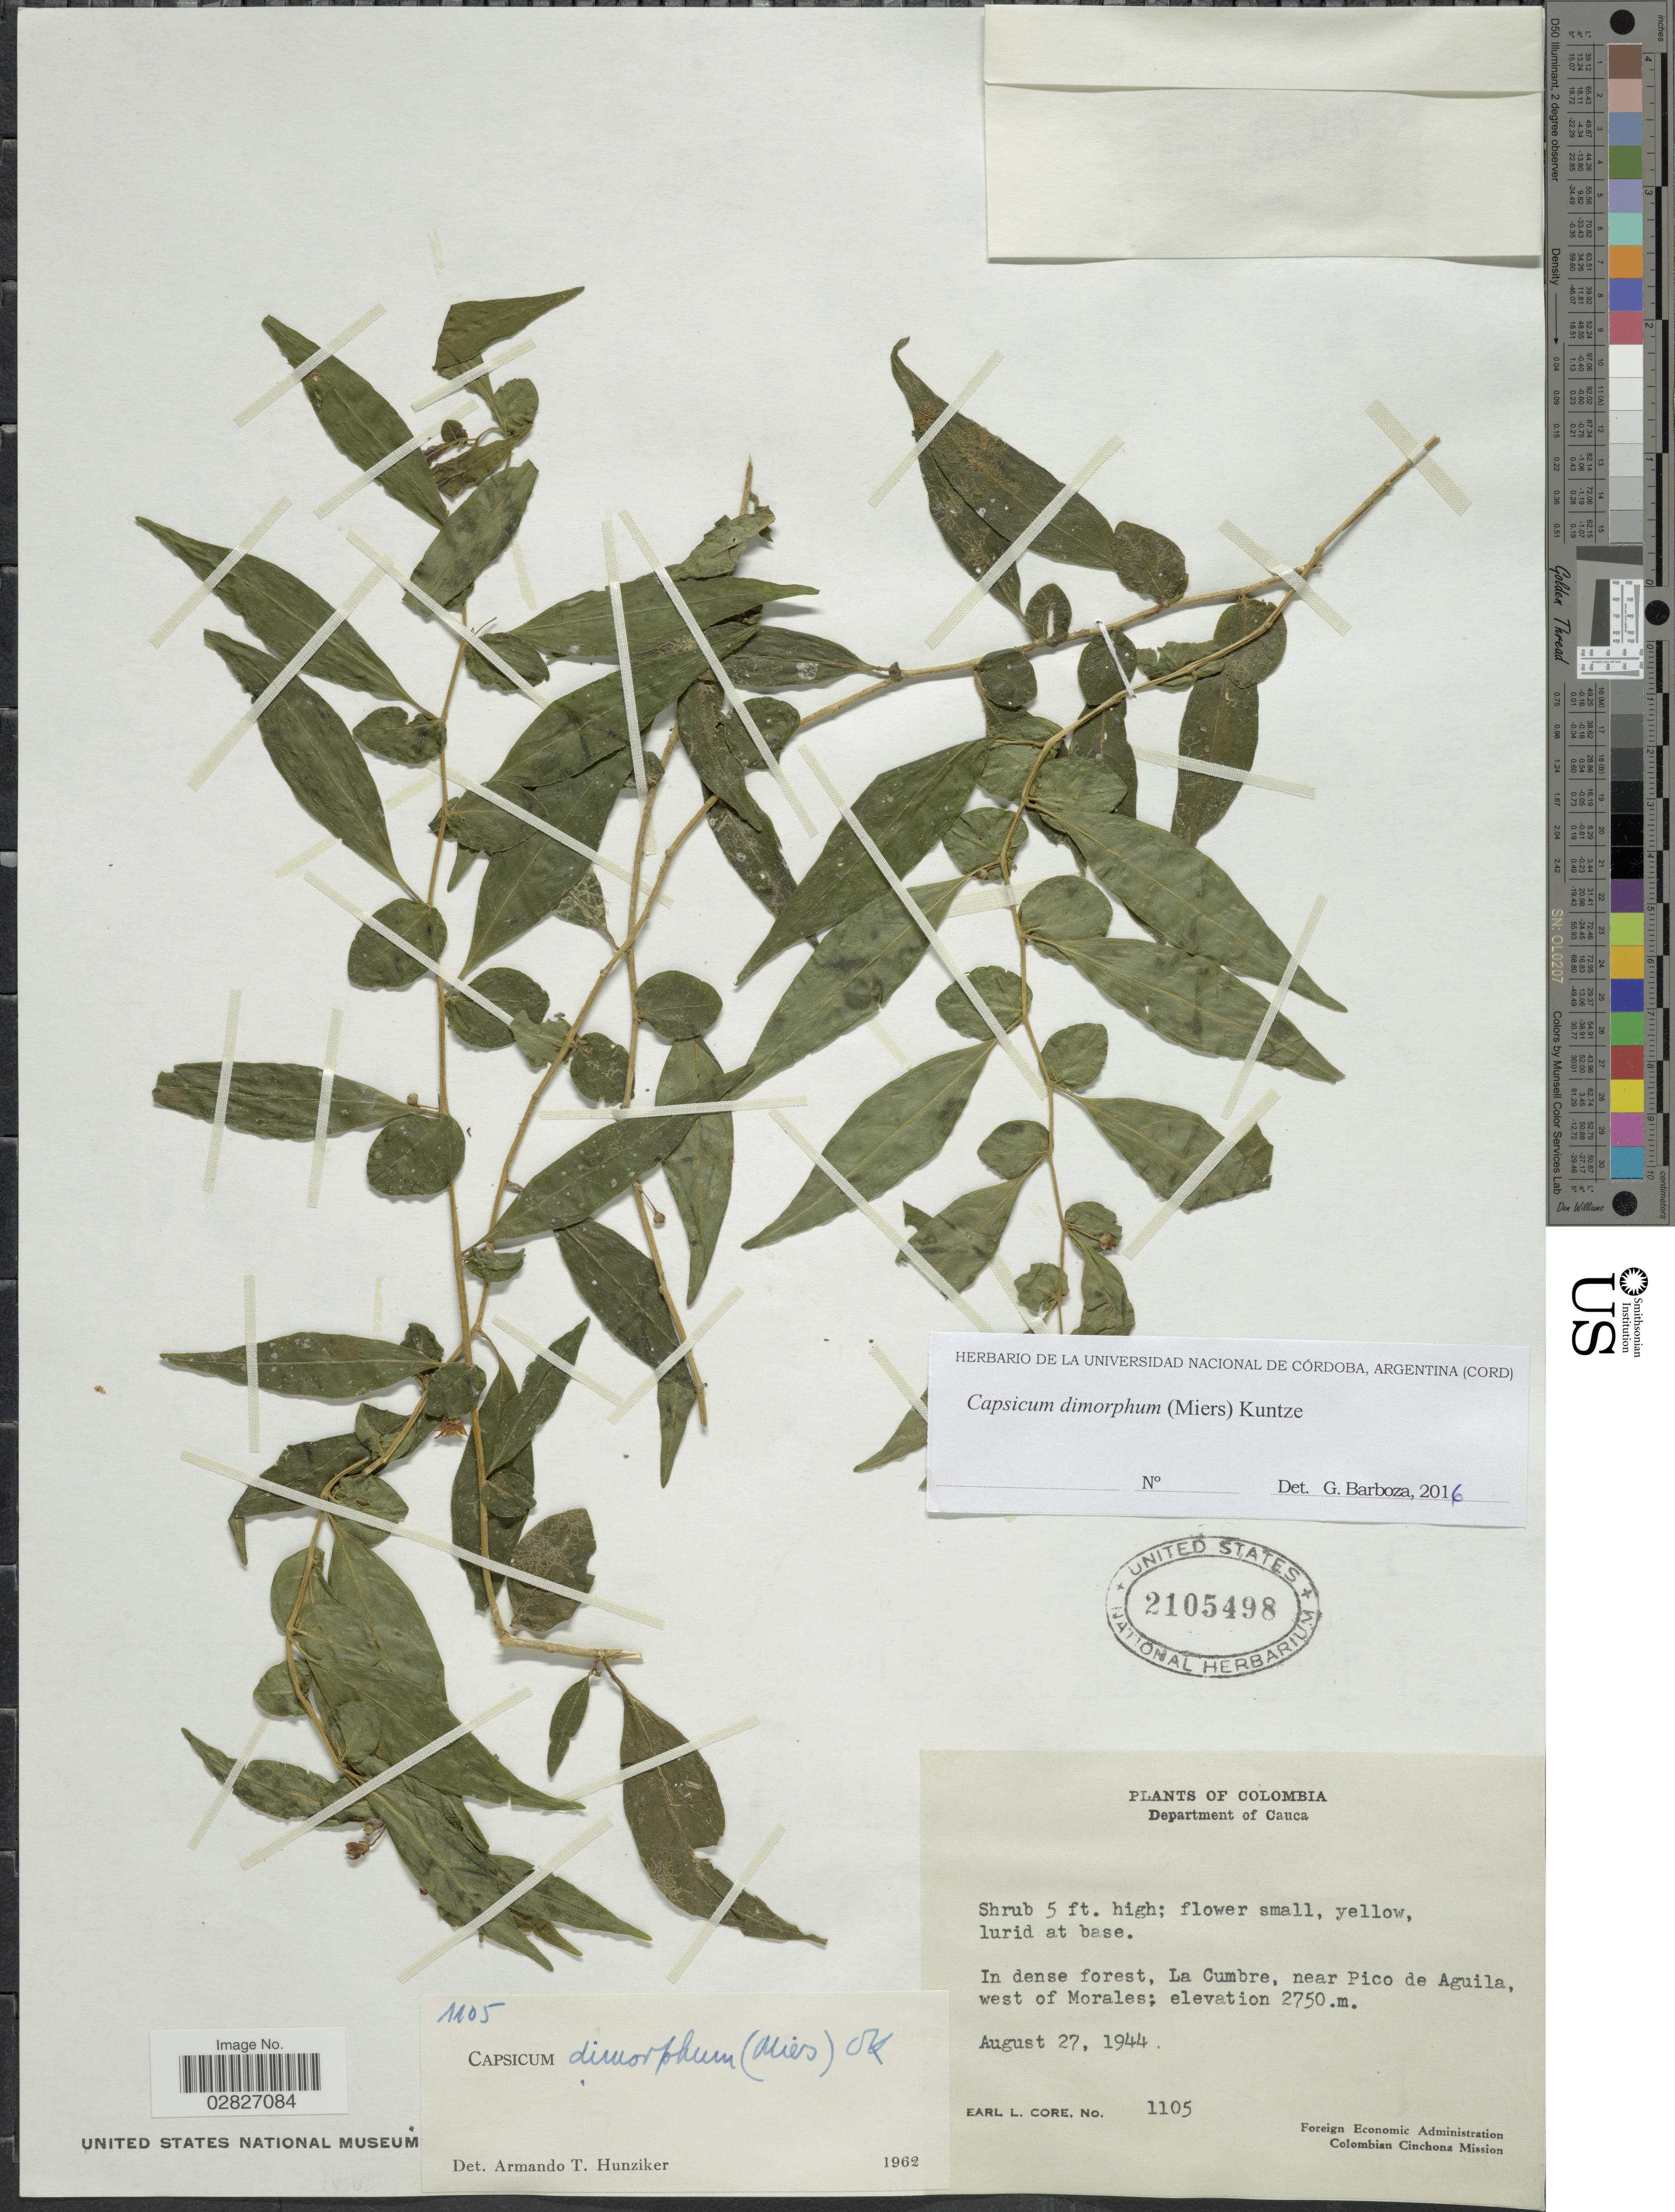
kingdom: Plantae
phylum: Tracheophyta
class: Magnoliopsida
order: Solanales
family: Solanaceae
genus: Capsicum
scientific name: Capsicum dimorphum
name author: (Miers) Kuntze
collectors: E. L. Core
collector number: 1105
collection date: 1944-08-27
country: Colombia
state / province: Cauca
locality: Department of Cauca, La Cumbre, near Pico de Aguila, west of Morales.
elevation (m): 2750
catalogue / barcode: US 2105498